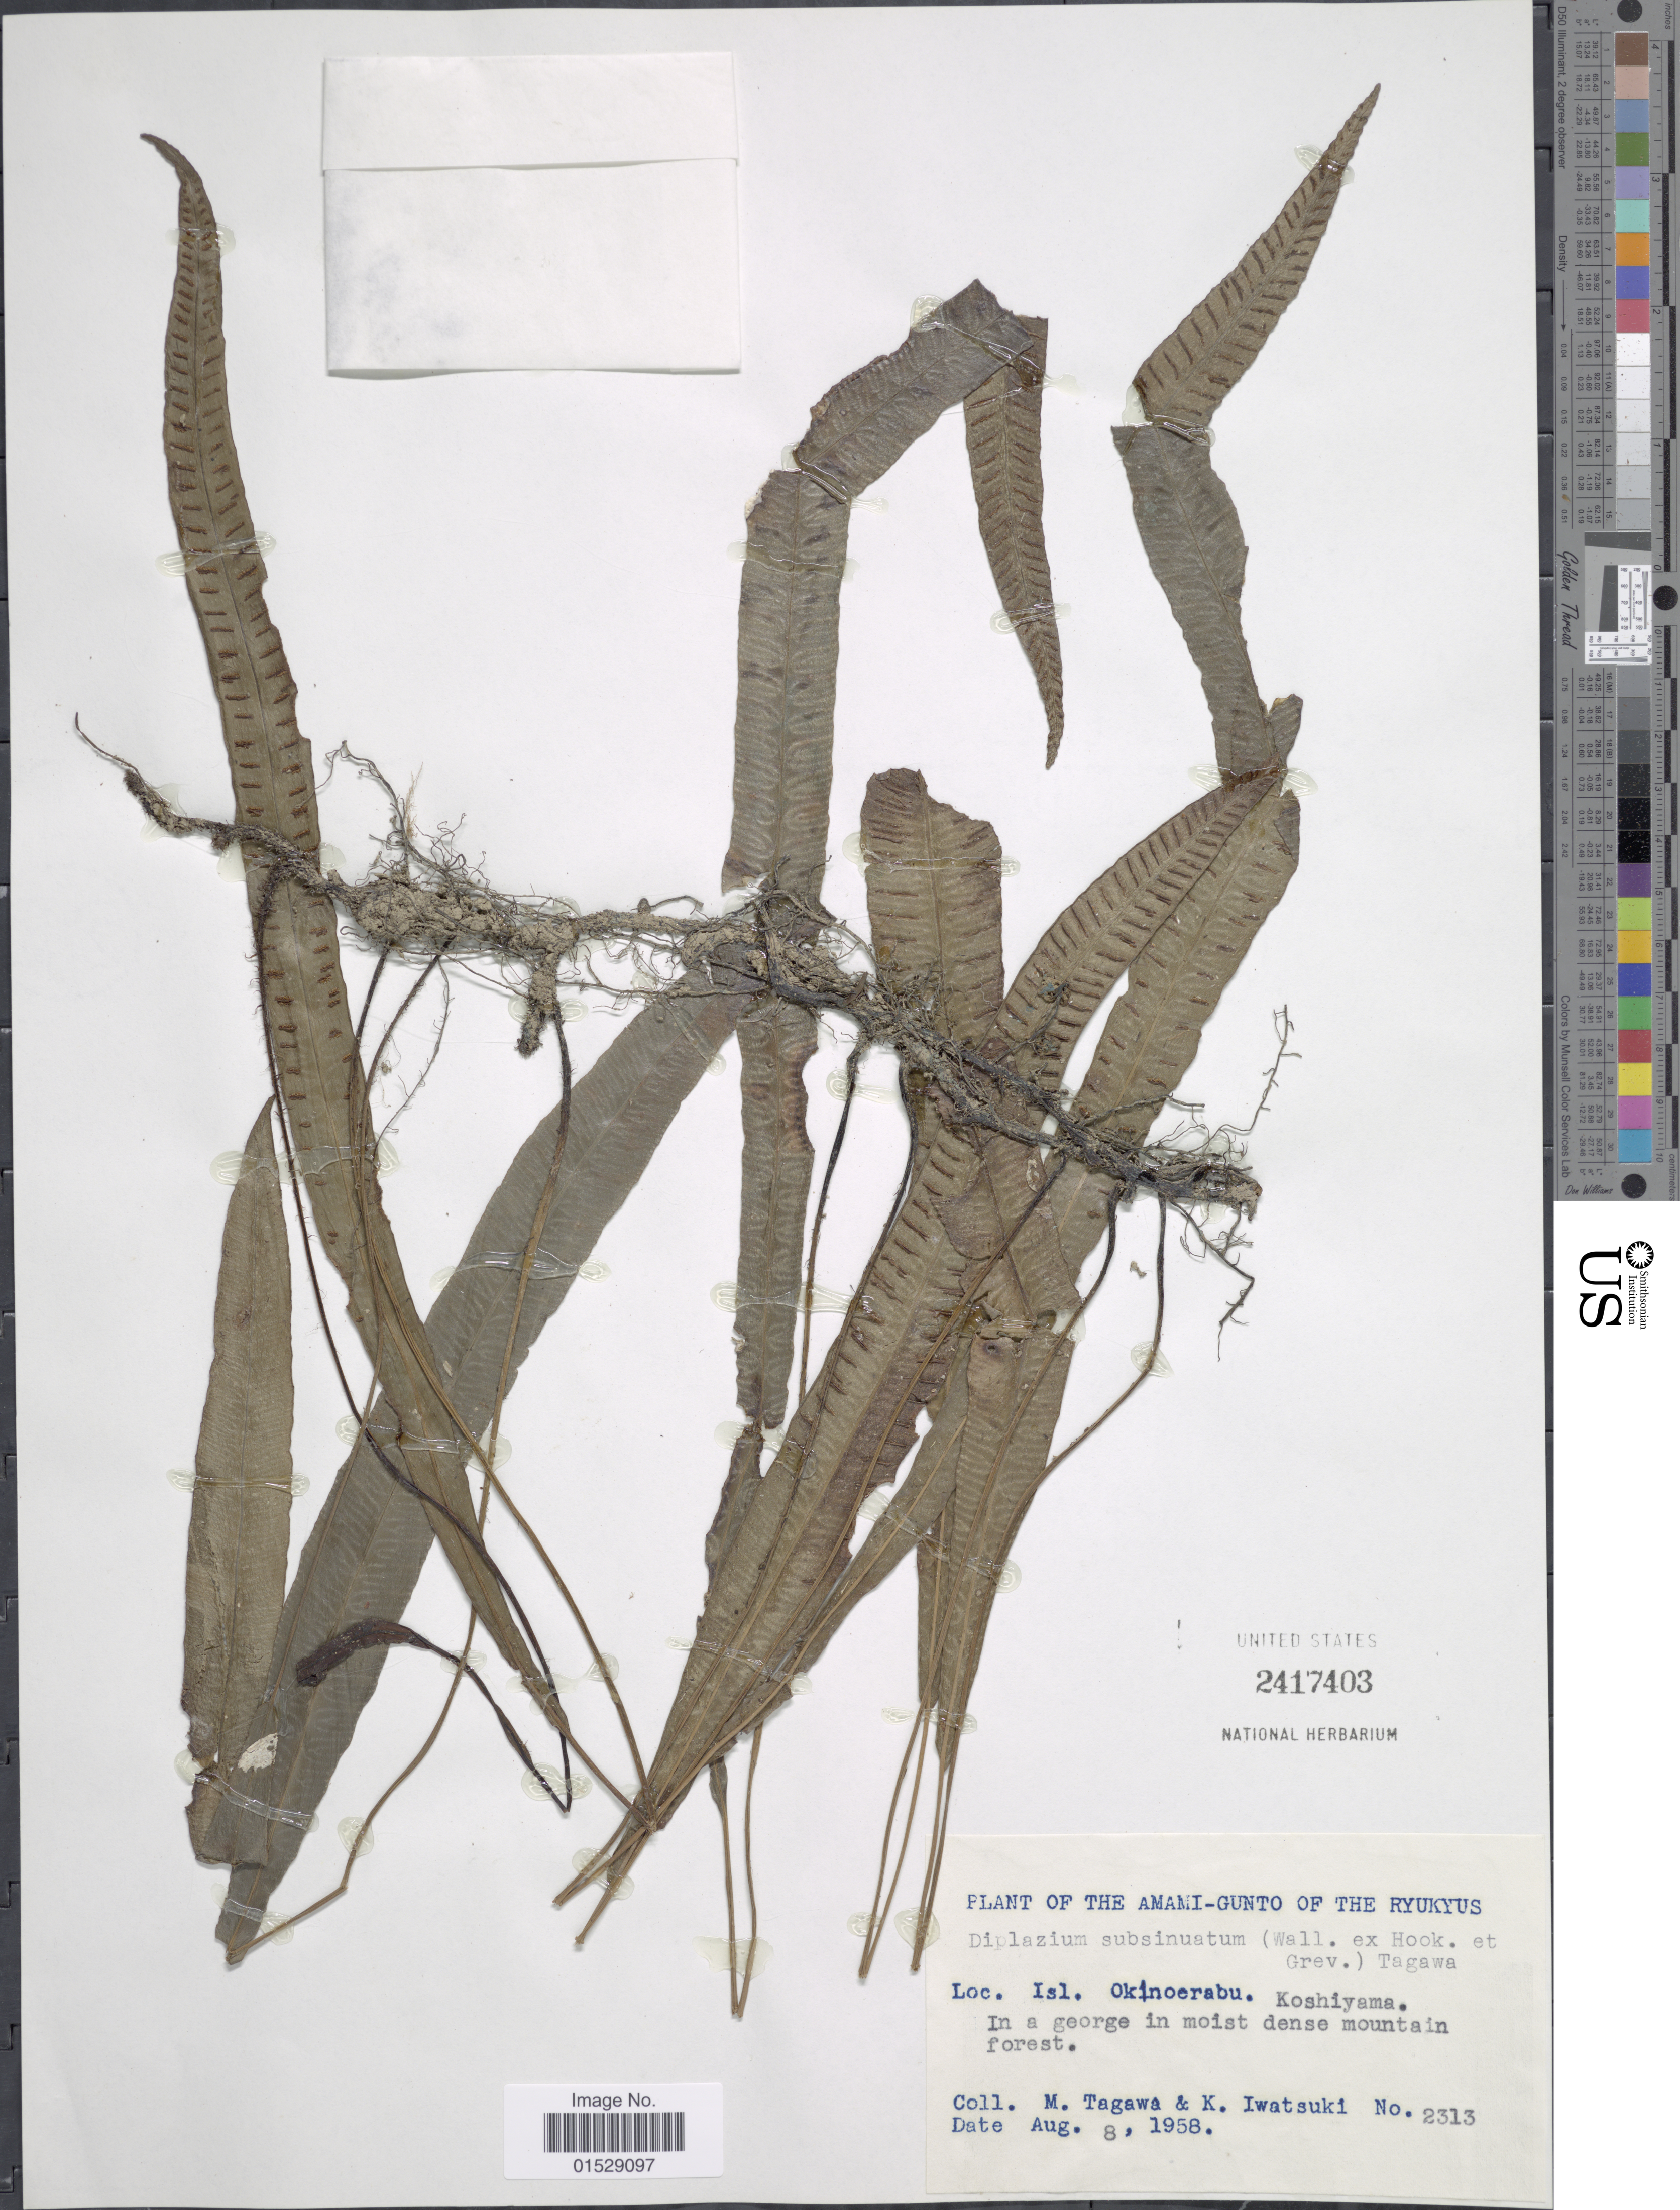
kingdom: Plantae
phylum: Tracheophyta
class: Polypodiopsida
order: Polypodiales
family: Athyriaceae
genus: Deparia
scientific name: Deparia lancea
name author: (Thunb.) Fraser-Jenk.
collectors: M. Tagawa & K. Iwatsuki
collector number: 2313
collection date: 1958-08-08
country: Japan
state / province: Okinawa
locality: Amami-Gunto of the Ryukyus, Isl. Okinoerabu, Koshiyama, in a george in moist dense mountain forest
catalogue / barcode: US 2417403